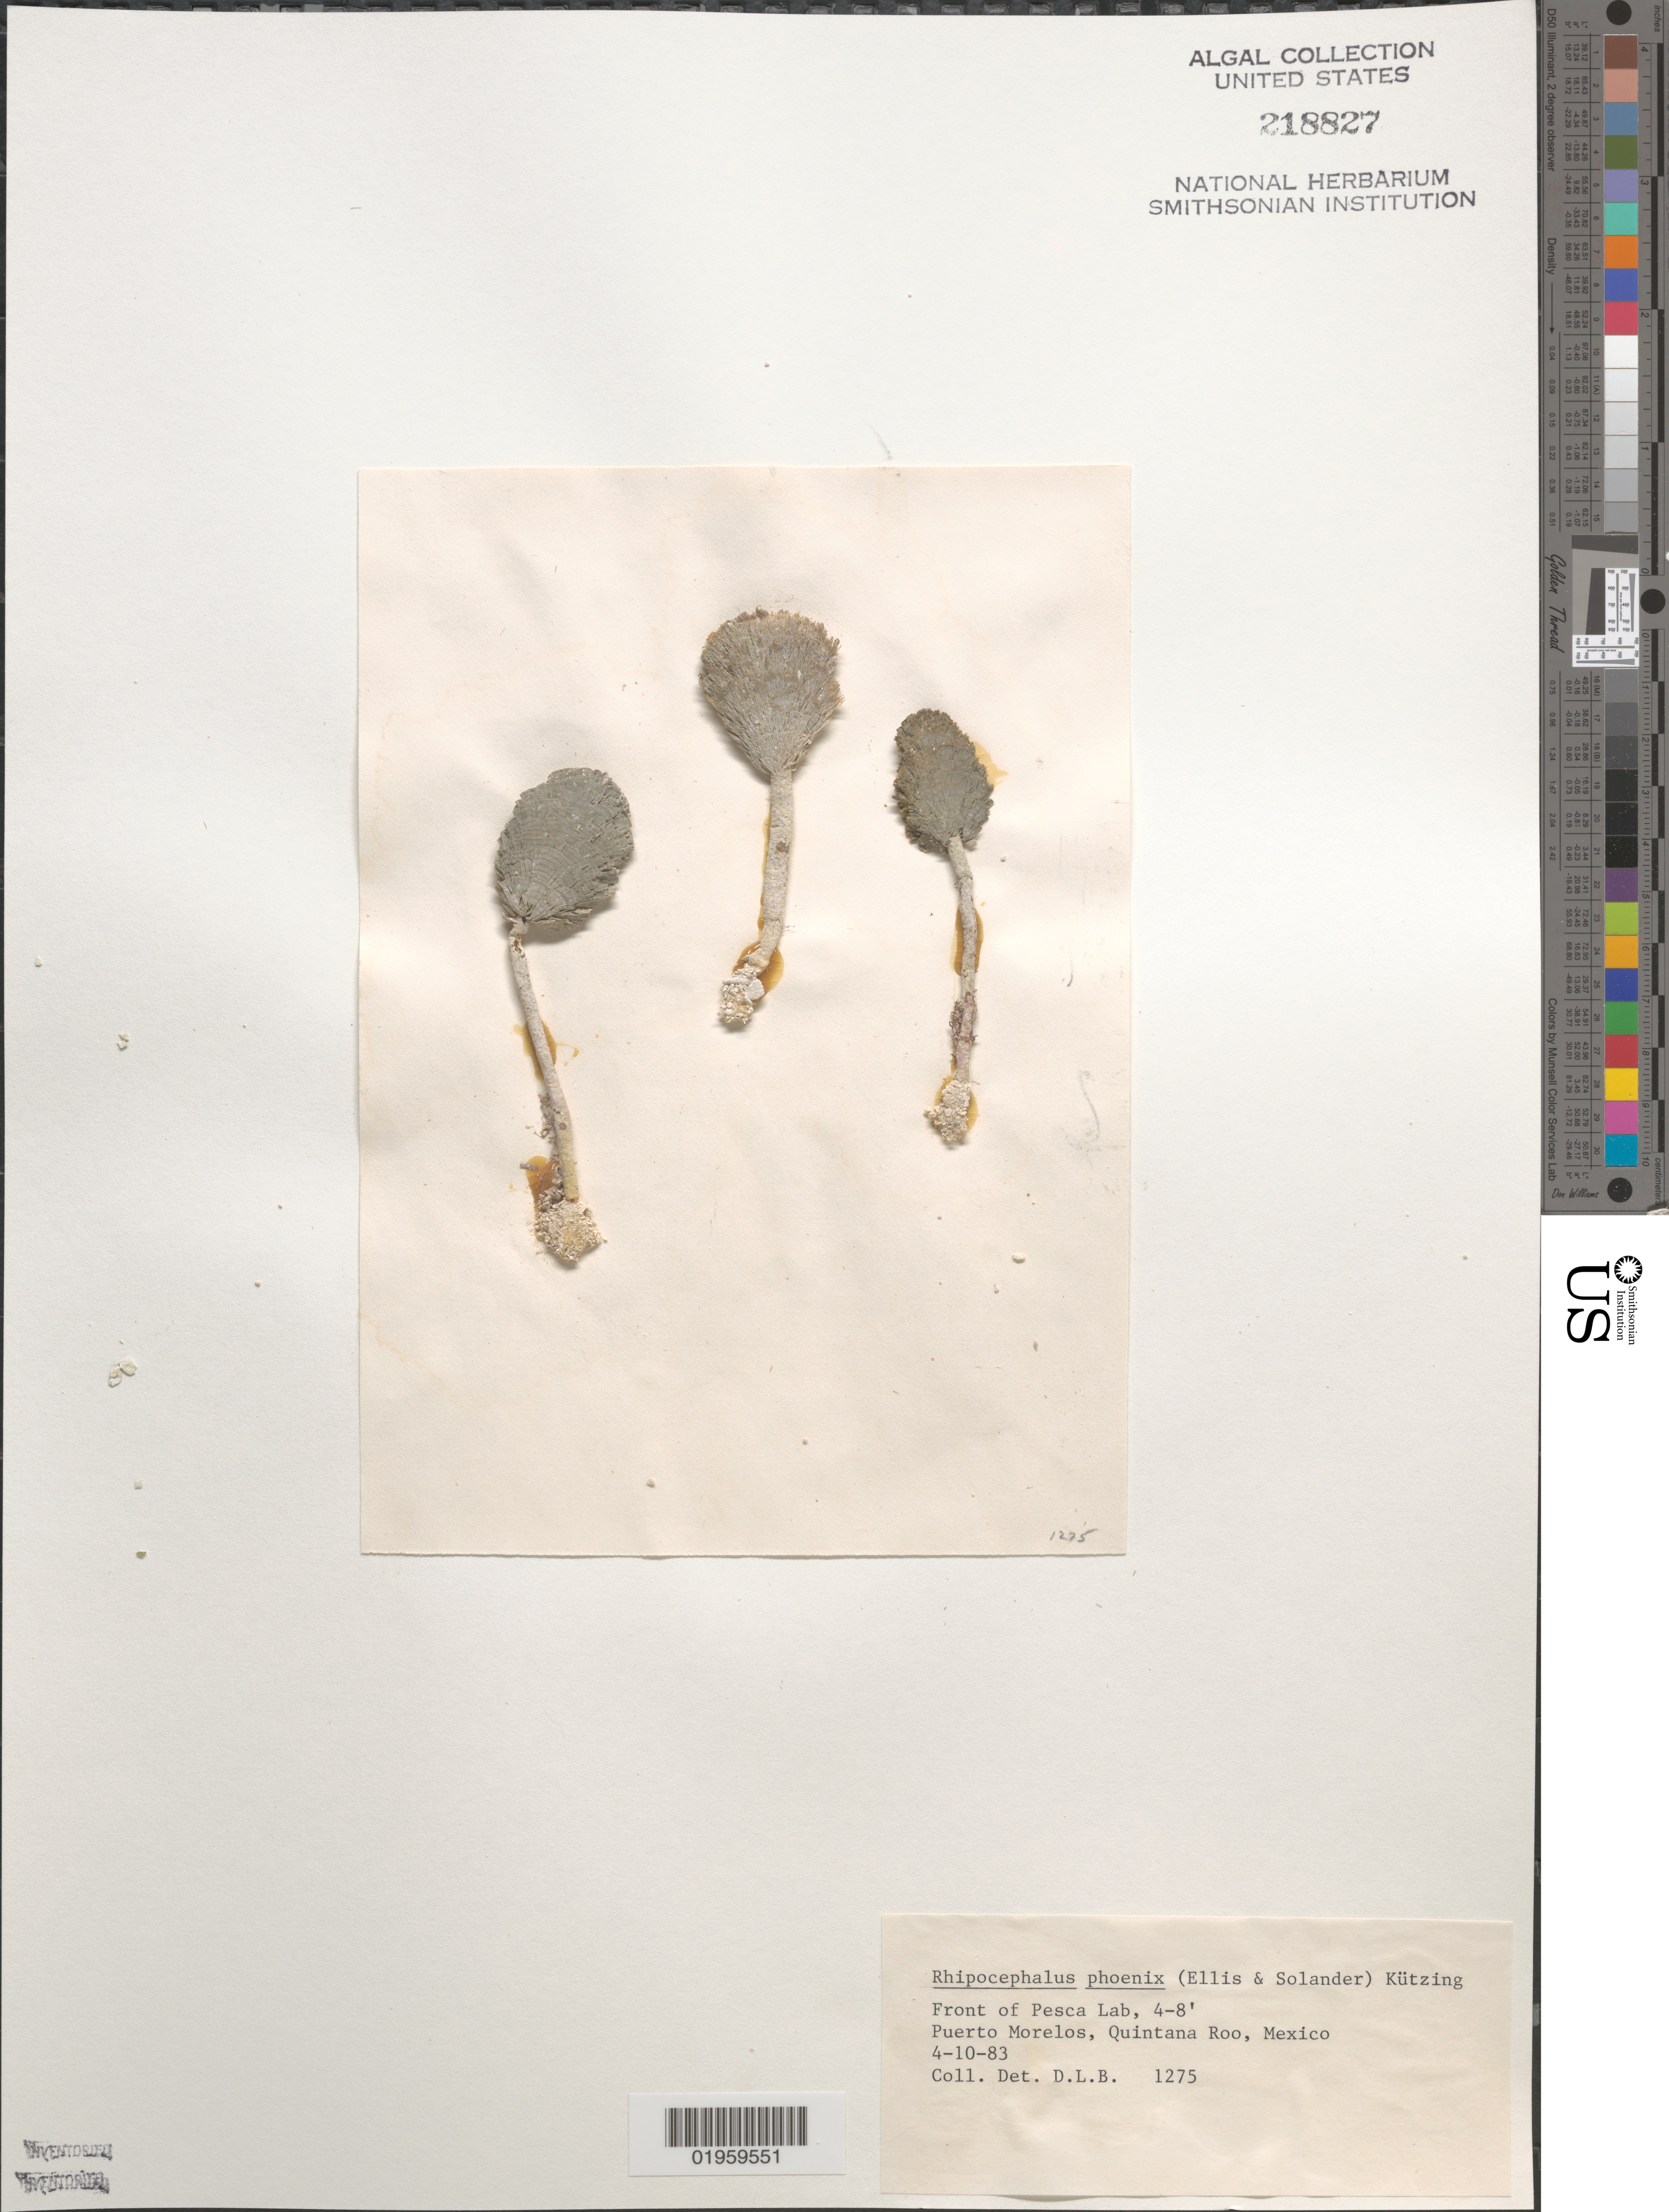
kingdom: Plantae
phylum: Chlorophyta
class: Ulvophyceae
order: Bryopsidales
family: Udoteaceae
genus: Rhipocephalus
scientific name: Rhipocephalus phoenix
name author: (J. Ellis & Sol.) Kütz.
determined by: Ballantine, D. L.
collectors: D.L. Ballantine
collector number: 1275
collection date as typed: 10 Apr 1983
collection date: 1983-04-10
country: Mexico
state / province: Quintana Roo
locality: Puerto Morelos, front of Pesca Laboratory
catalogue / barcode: US 218827